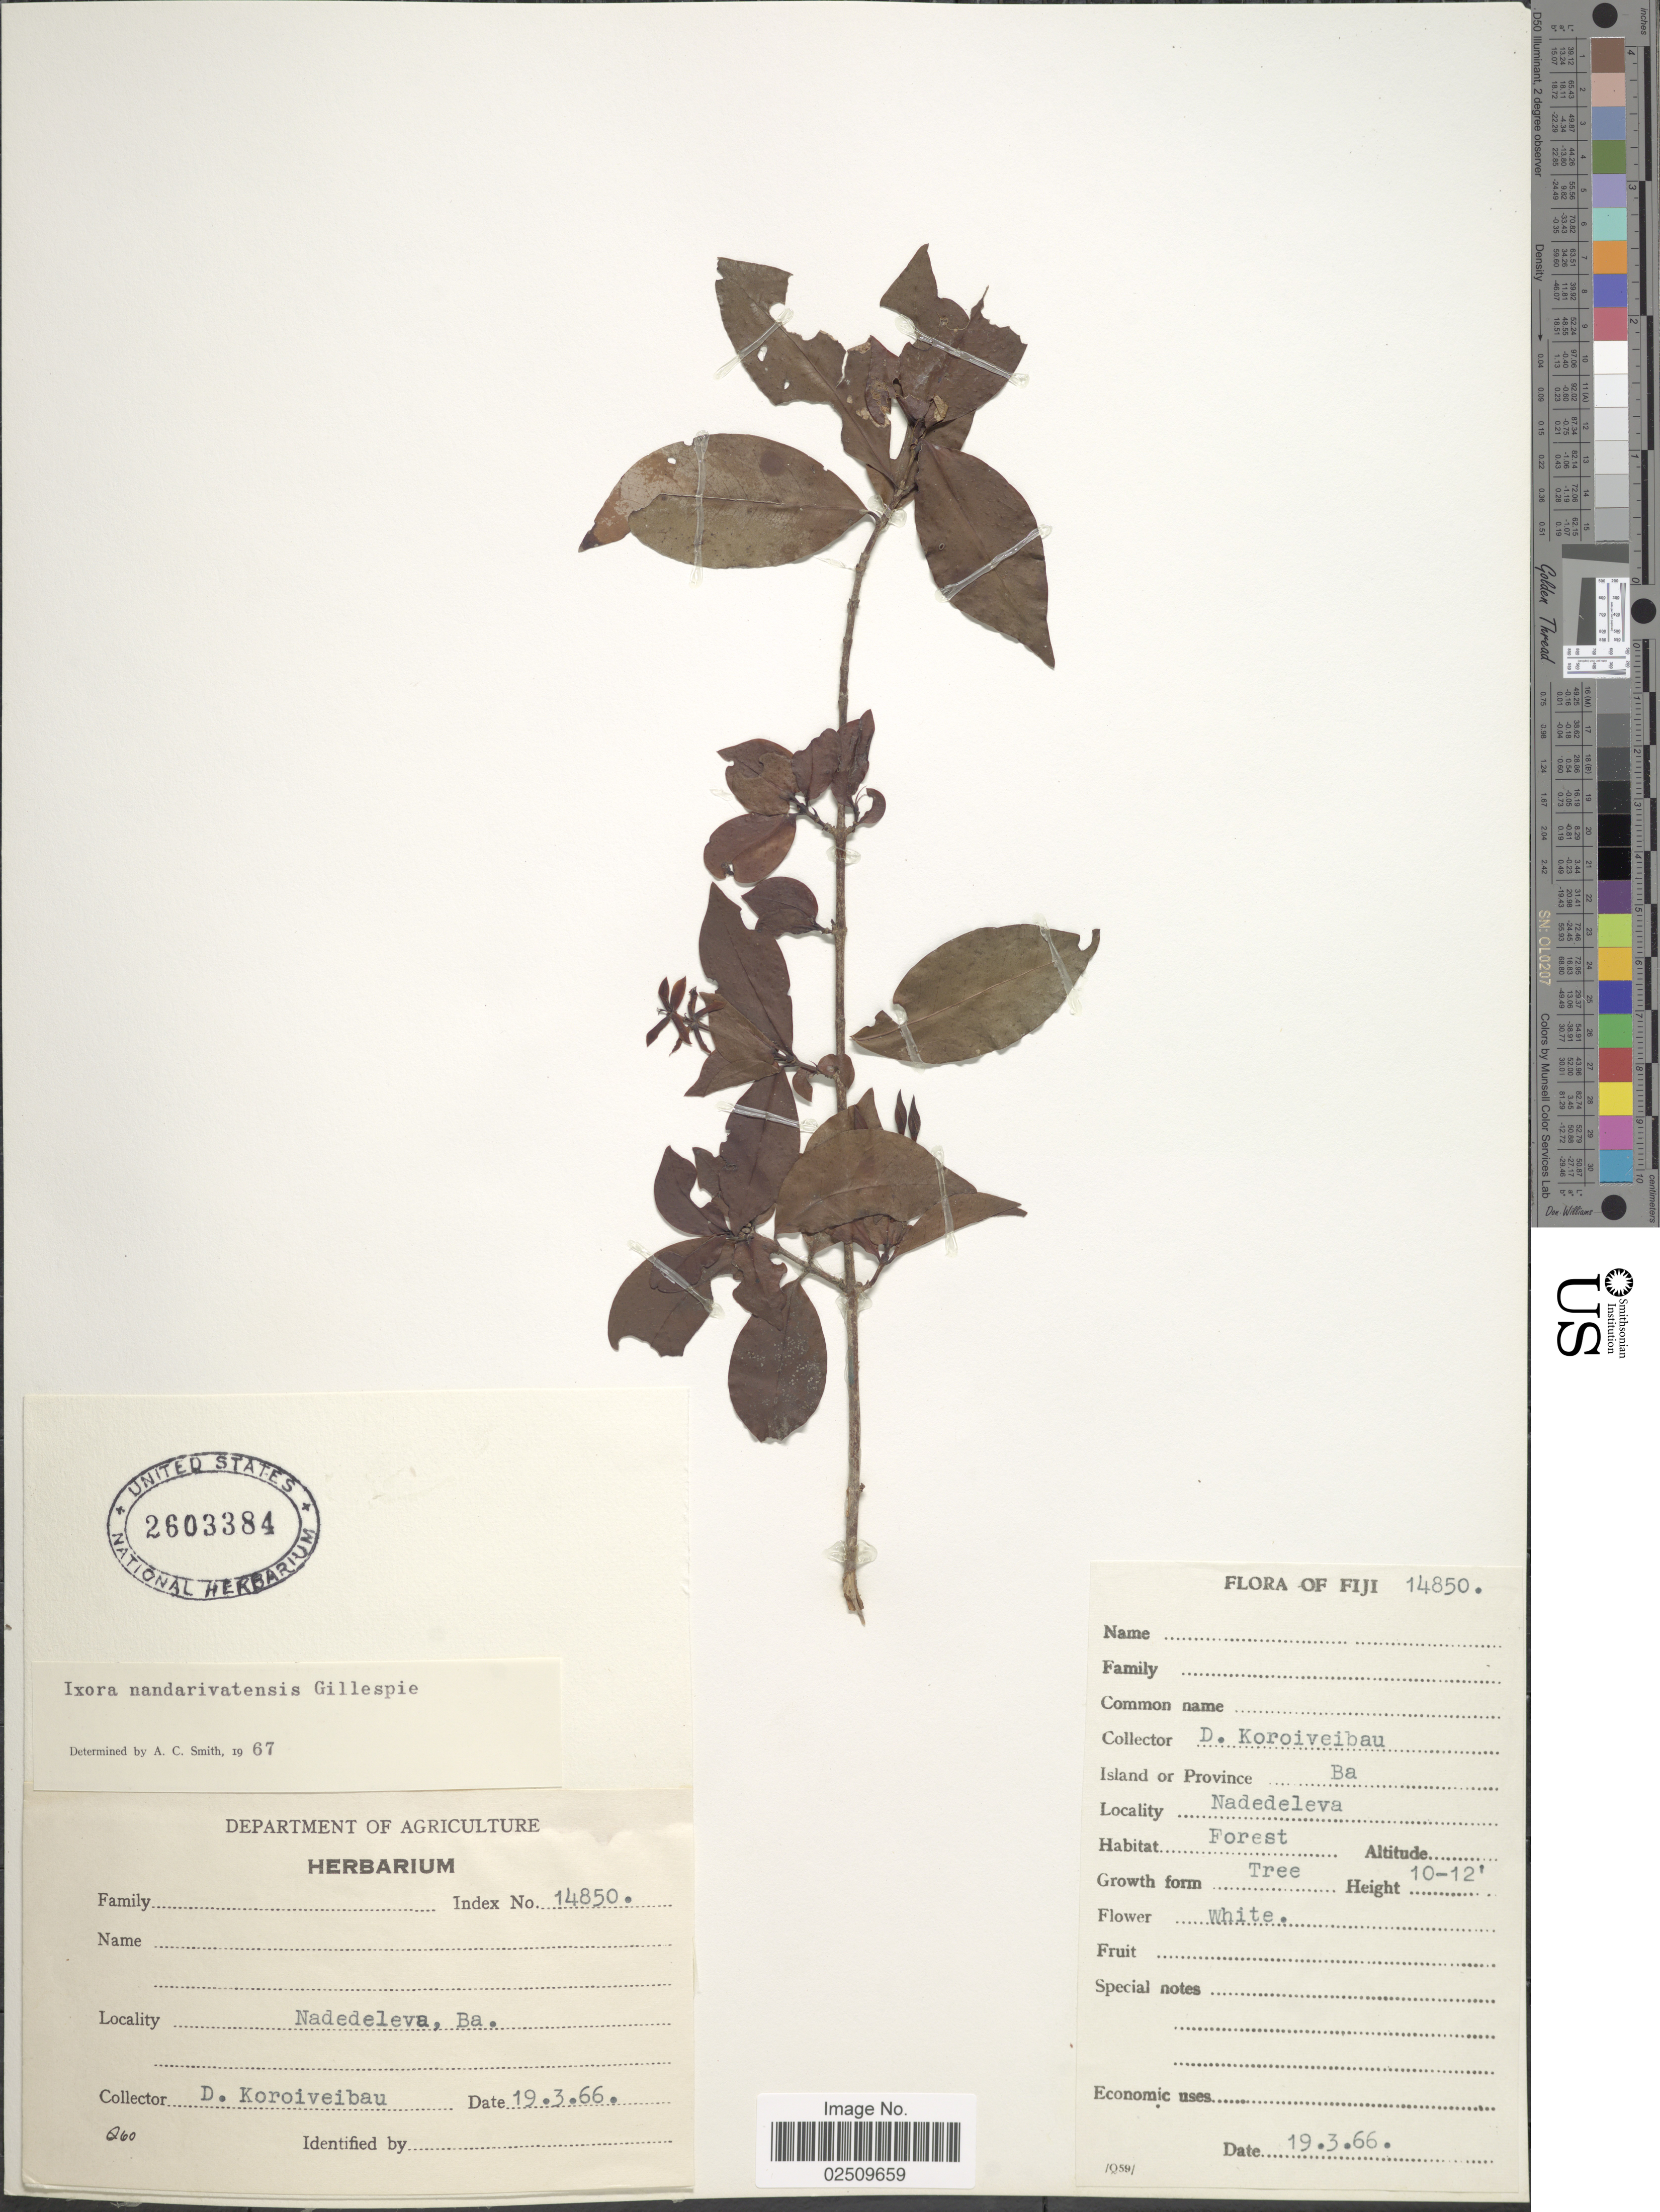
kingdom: Plantae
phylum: Tracheophyta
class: Magnoliopsida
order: Gentianales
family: Rubiaceae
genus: Ixora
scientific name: Ixora nandarivatensis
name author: Gillespie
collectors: D. Koroiveibau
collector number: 14850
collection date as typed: Transcribed d/m/y: 19/3/66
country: Fiji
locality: Island or Province Ba, Nadedeleva, Forest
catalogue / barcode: US 2603384